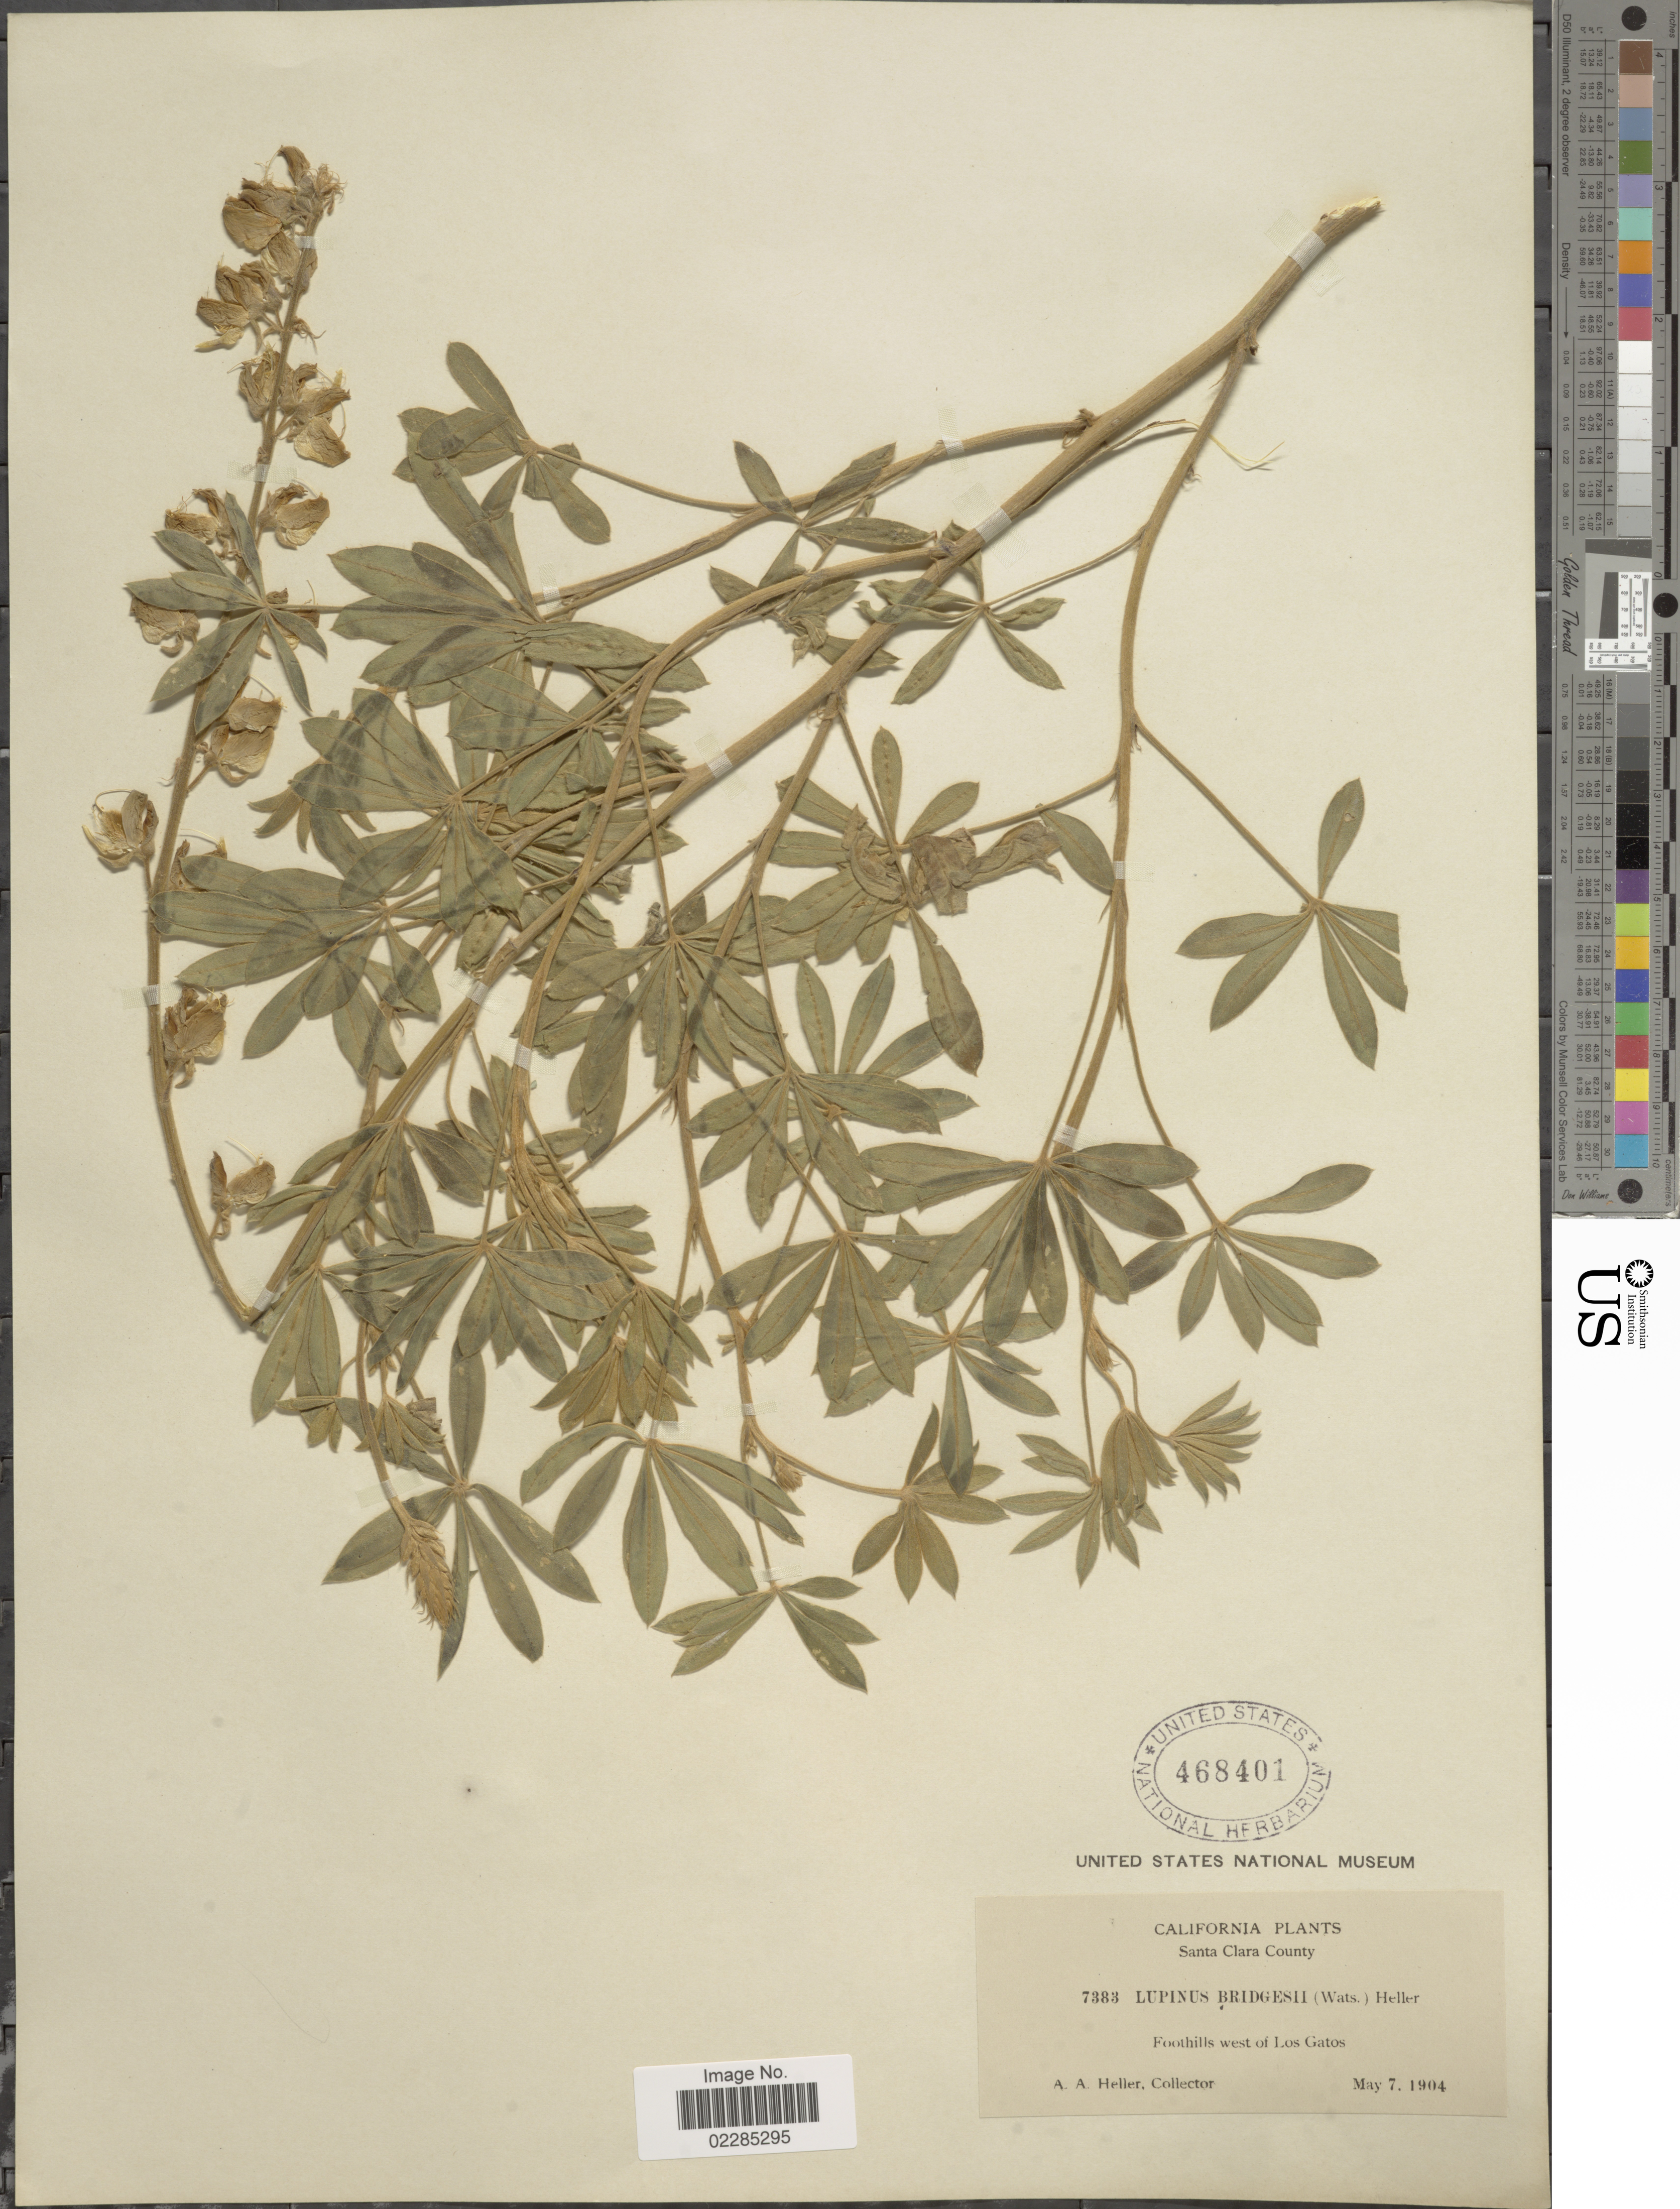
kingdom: Plantae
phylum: Tracheophyta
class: Magnoliopsida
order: Fabales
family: Fabaceae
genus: Lupinus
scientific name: Lupinus formosus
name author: Greene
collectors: A. A. Heller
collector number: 7383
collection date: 1904-05-07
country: United States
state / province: California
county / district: Santa Clara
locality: Santa Clara County, Foothills west of Los Gatos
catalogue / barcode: US 468401